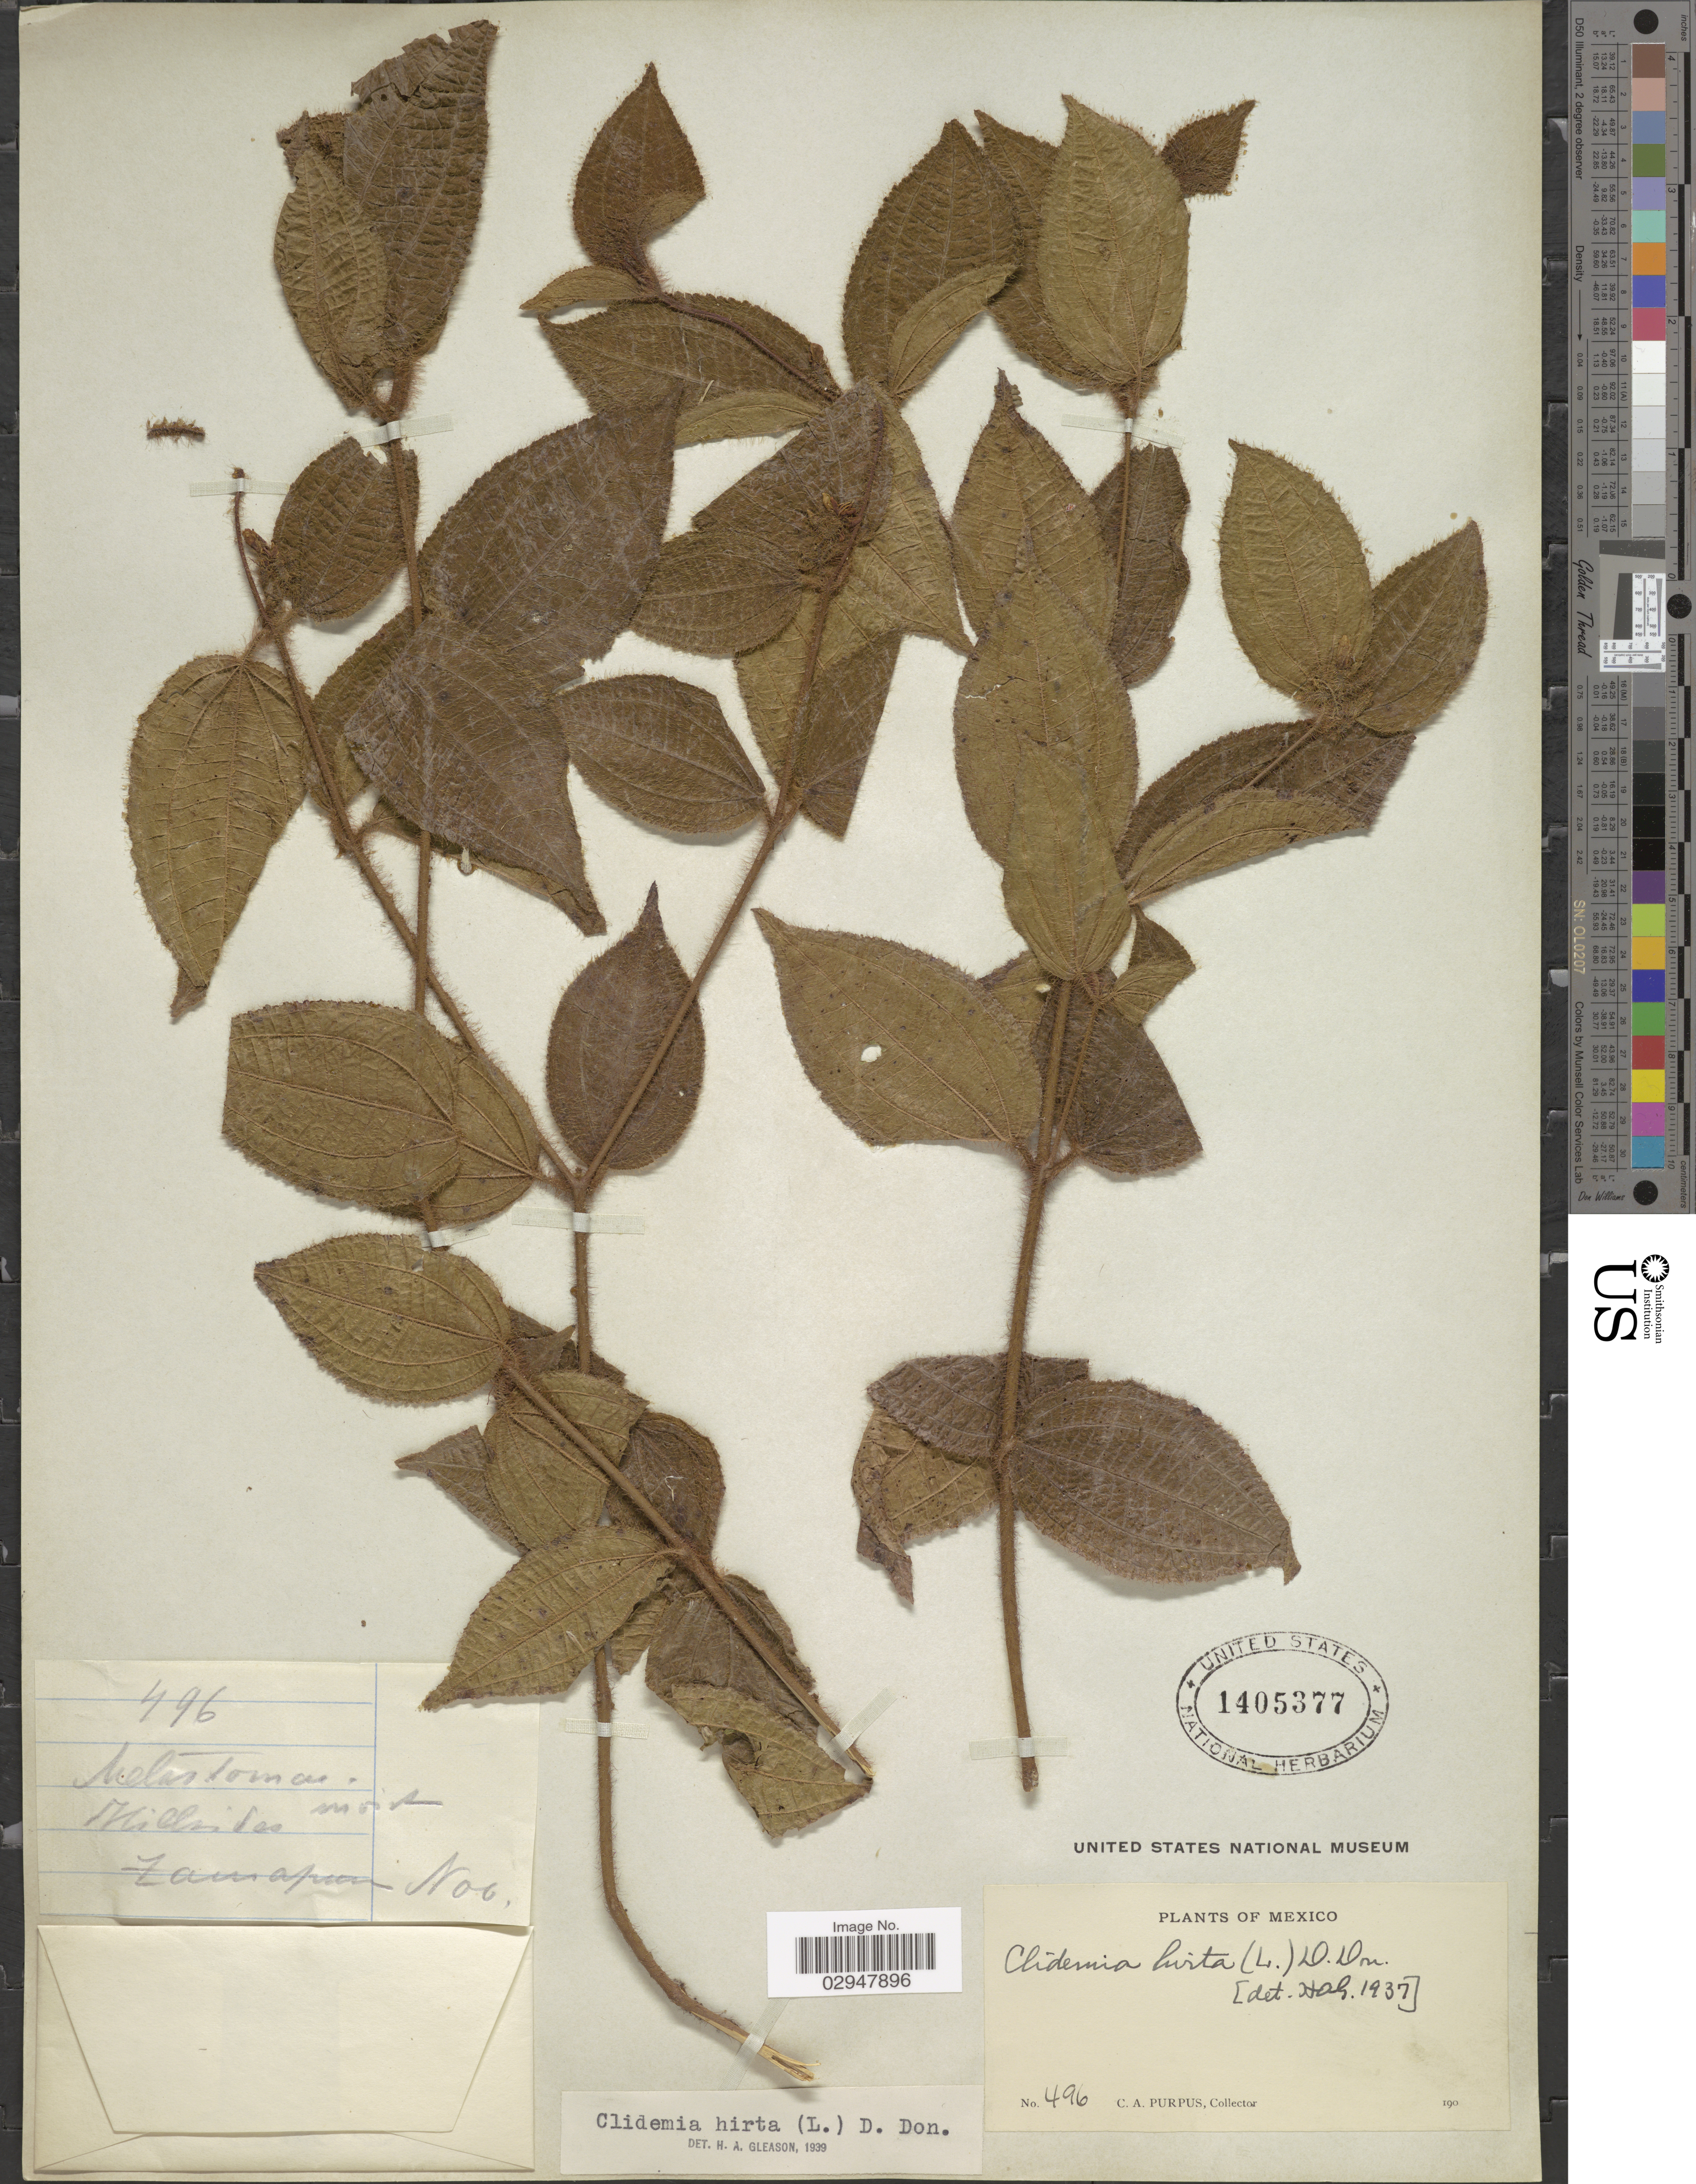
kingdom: Plantae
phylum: Tracheophyta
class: Magnoliopsida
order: Myrtales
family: Melastomataceae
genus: Miconia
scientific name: Miconia hirta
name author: Cogn.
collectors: C. A. Purpus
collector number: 496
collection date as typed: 190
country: Mexico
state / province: Veracruz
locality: Zacuapan.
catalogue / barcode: US 1405377